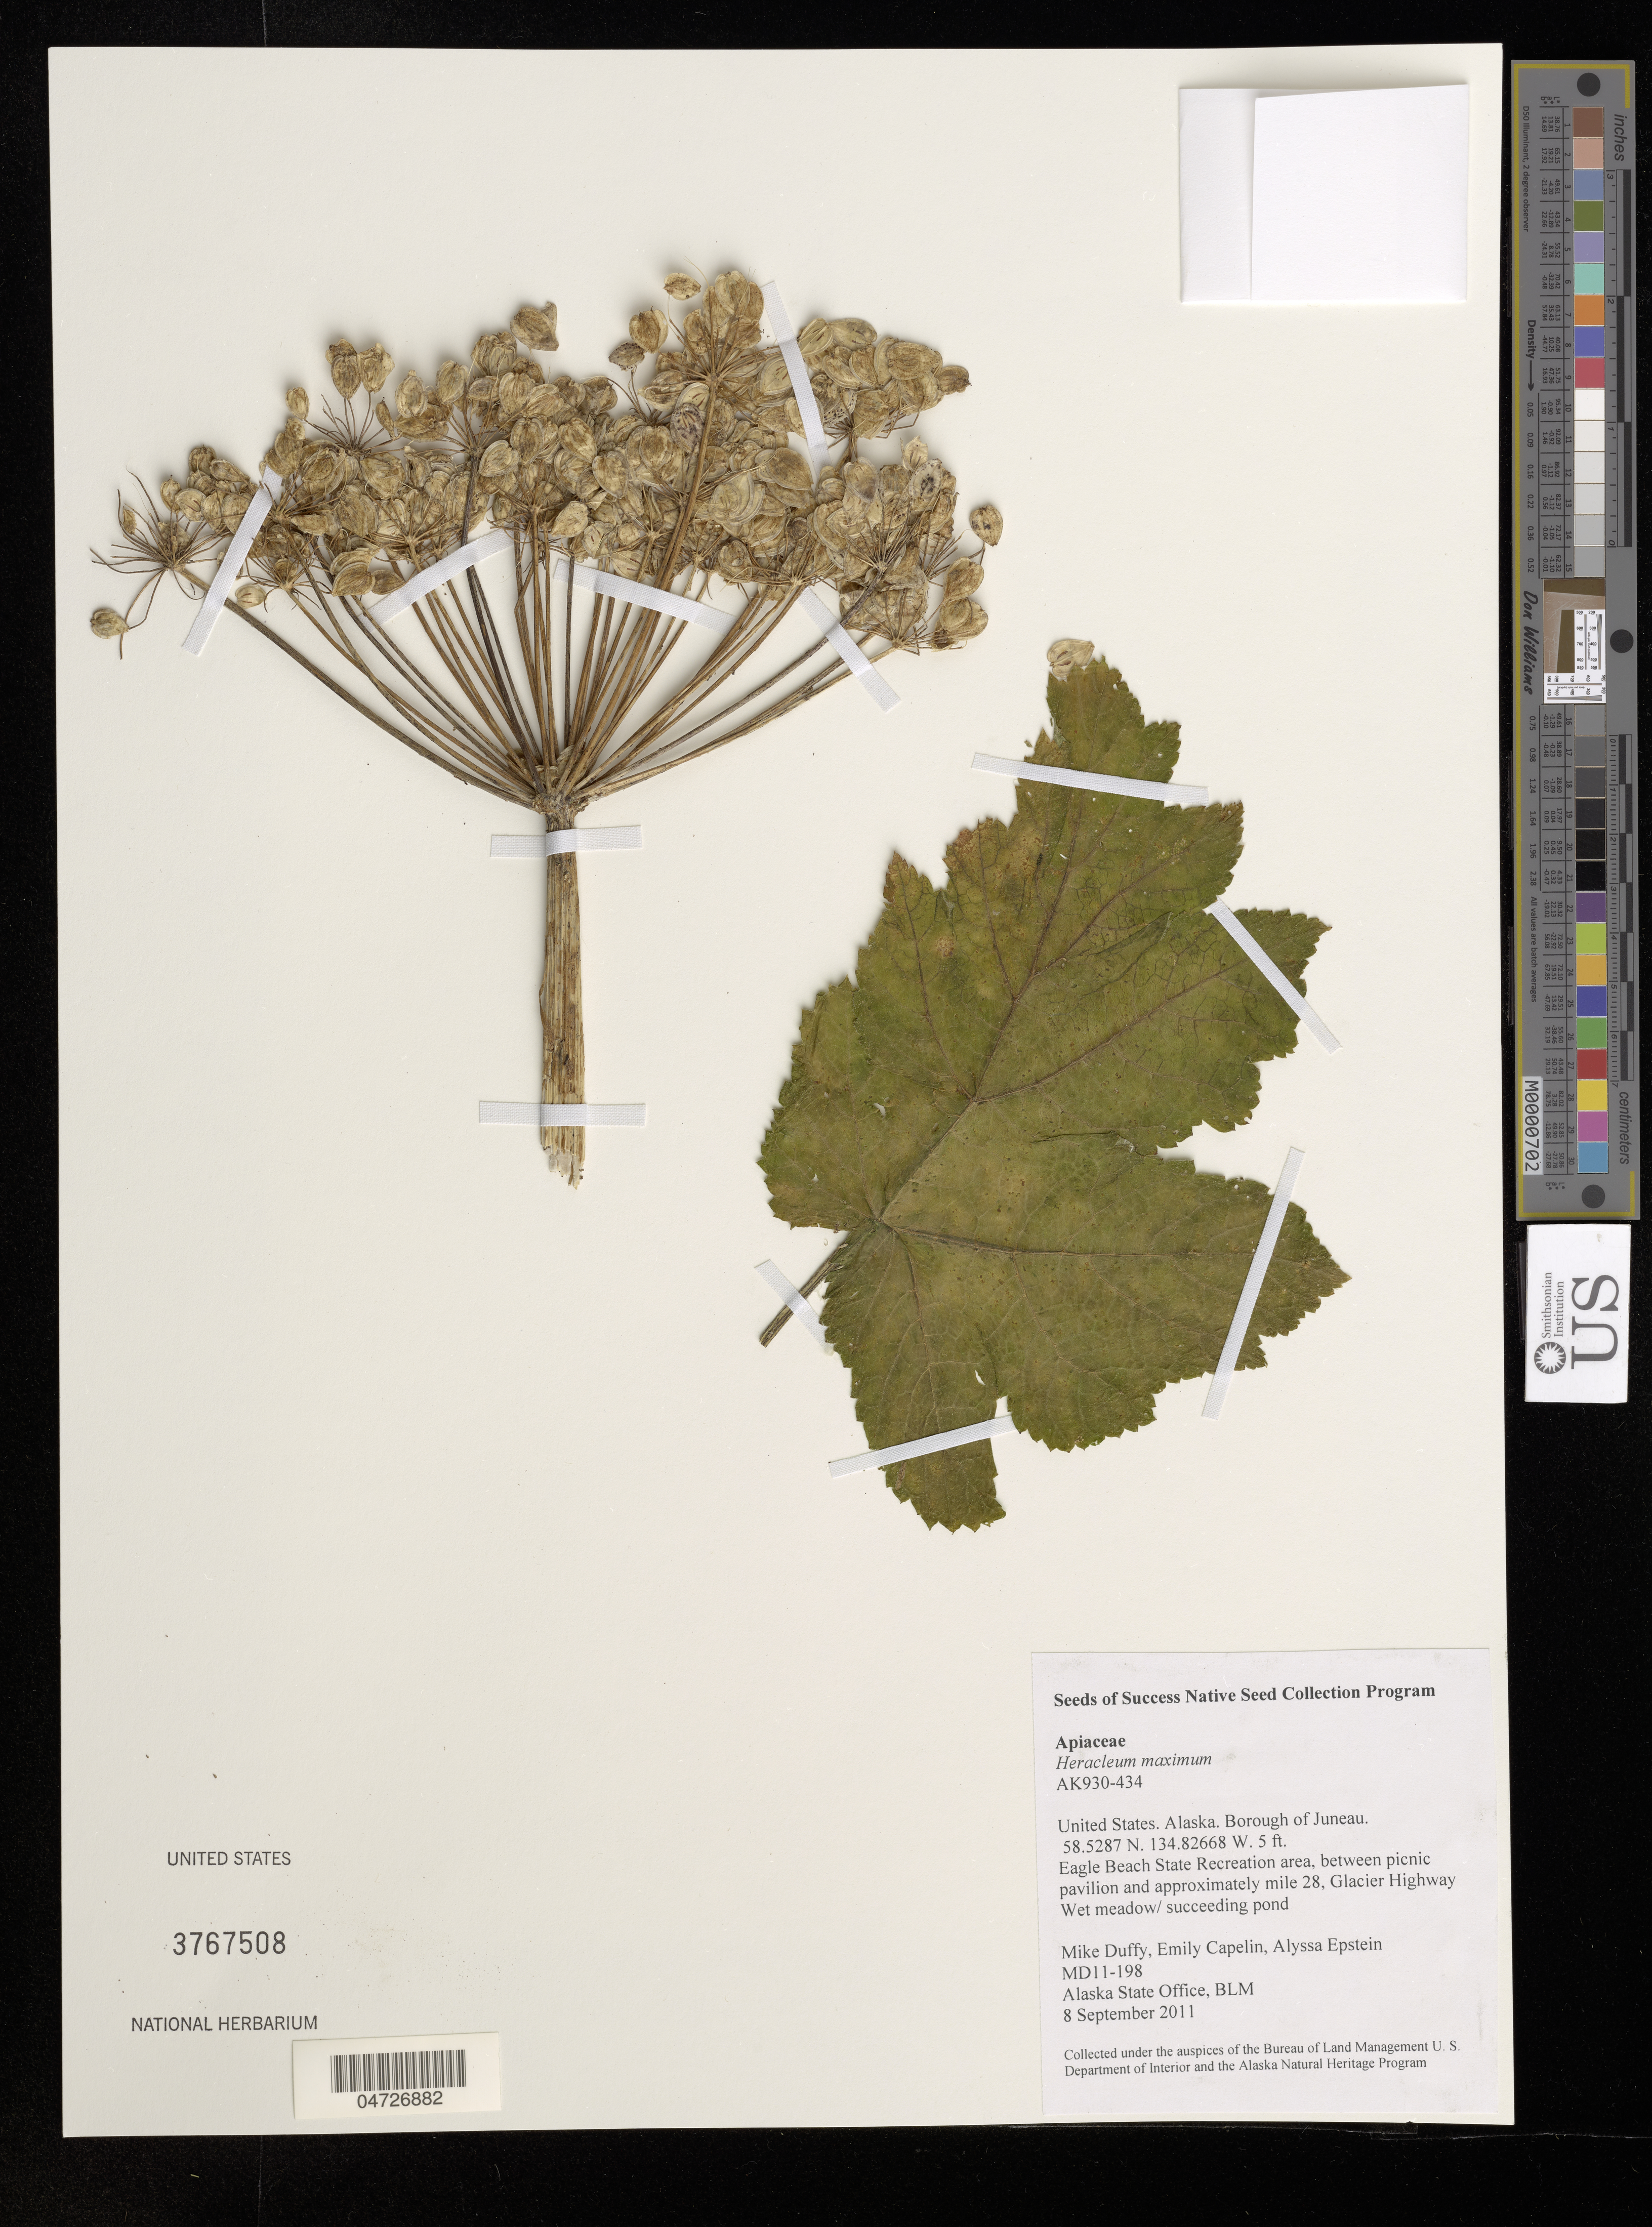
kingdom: Plantae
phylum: Tracheophyta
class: Magnoliopsida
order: Apiales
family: Apiaceae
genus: Heracleum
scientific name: Heracleum maximum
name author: W. Bartram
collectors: M. Duffy, E. Capelin & A. Epstein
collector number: MD11-198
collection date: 2011-09-08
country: United States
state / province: Alaska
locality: Borough of Juneau. Eagle Beach State Recreation area, between picnic pavilion and approximately mile 28, Glacier Highway.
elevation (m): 2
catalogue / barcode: US 3767508